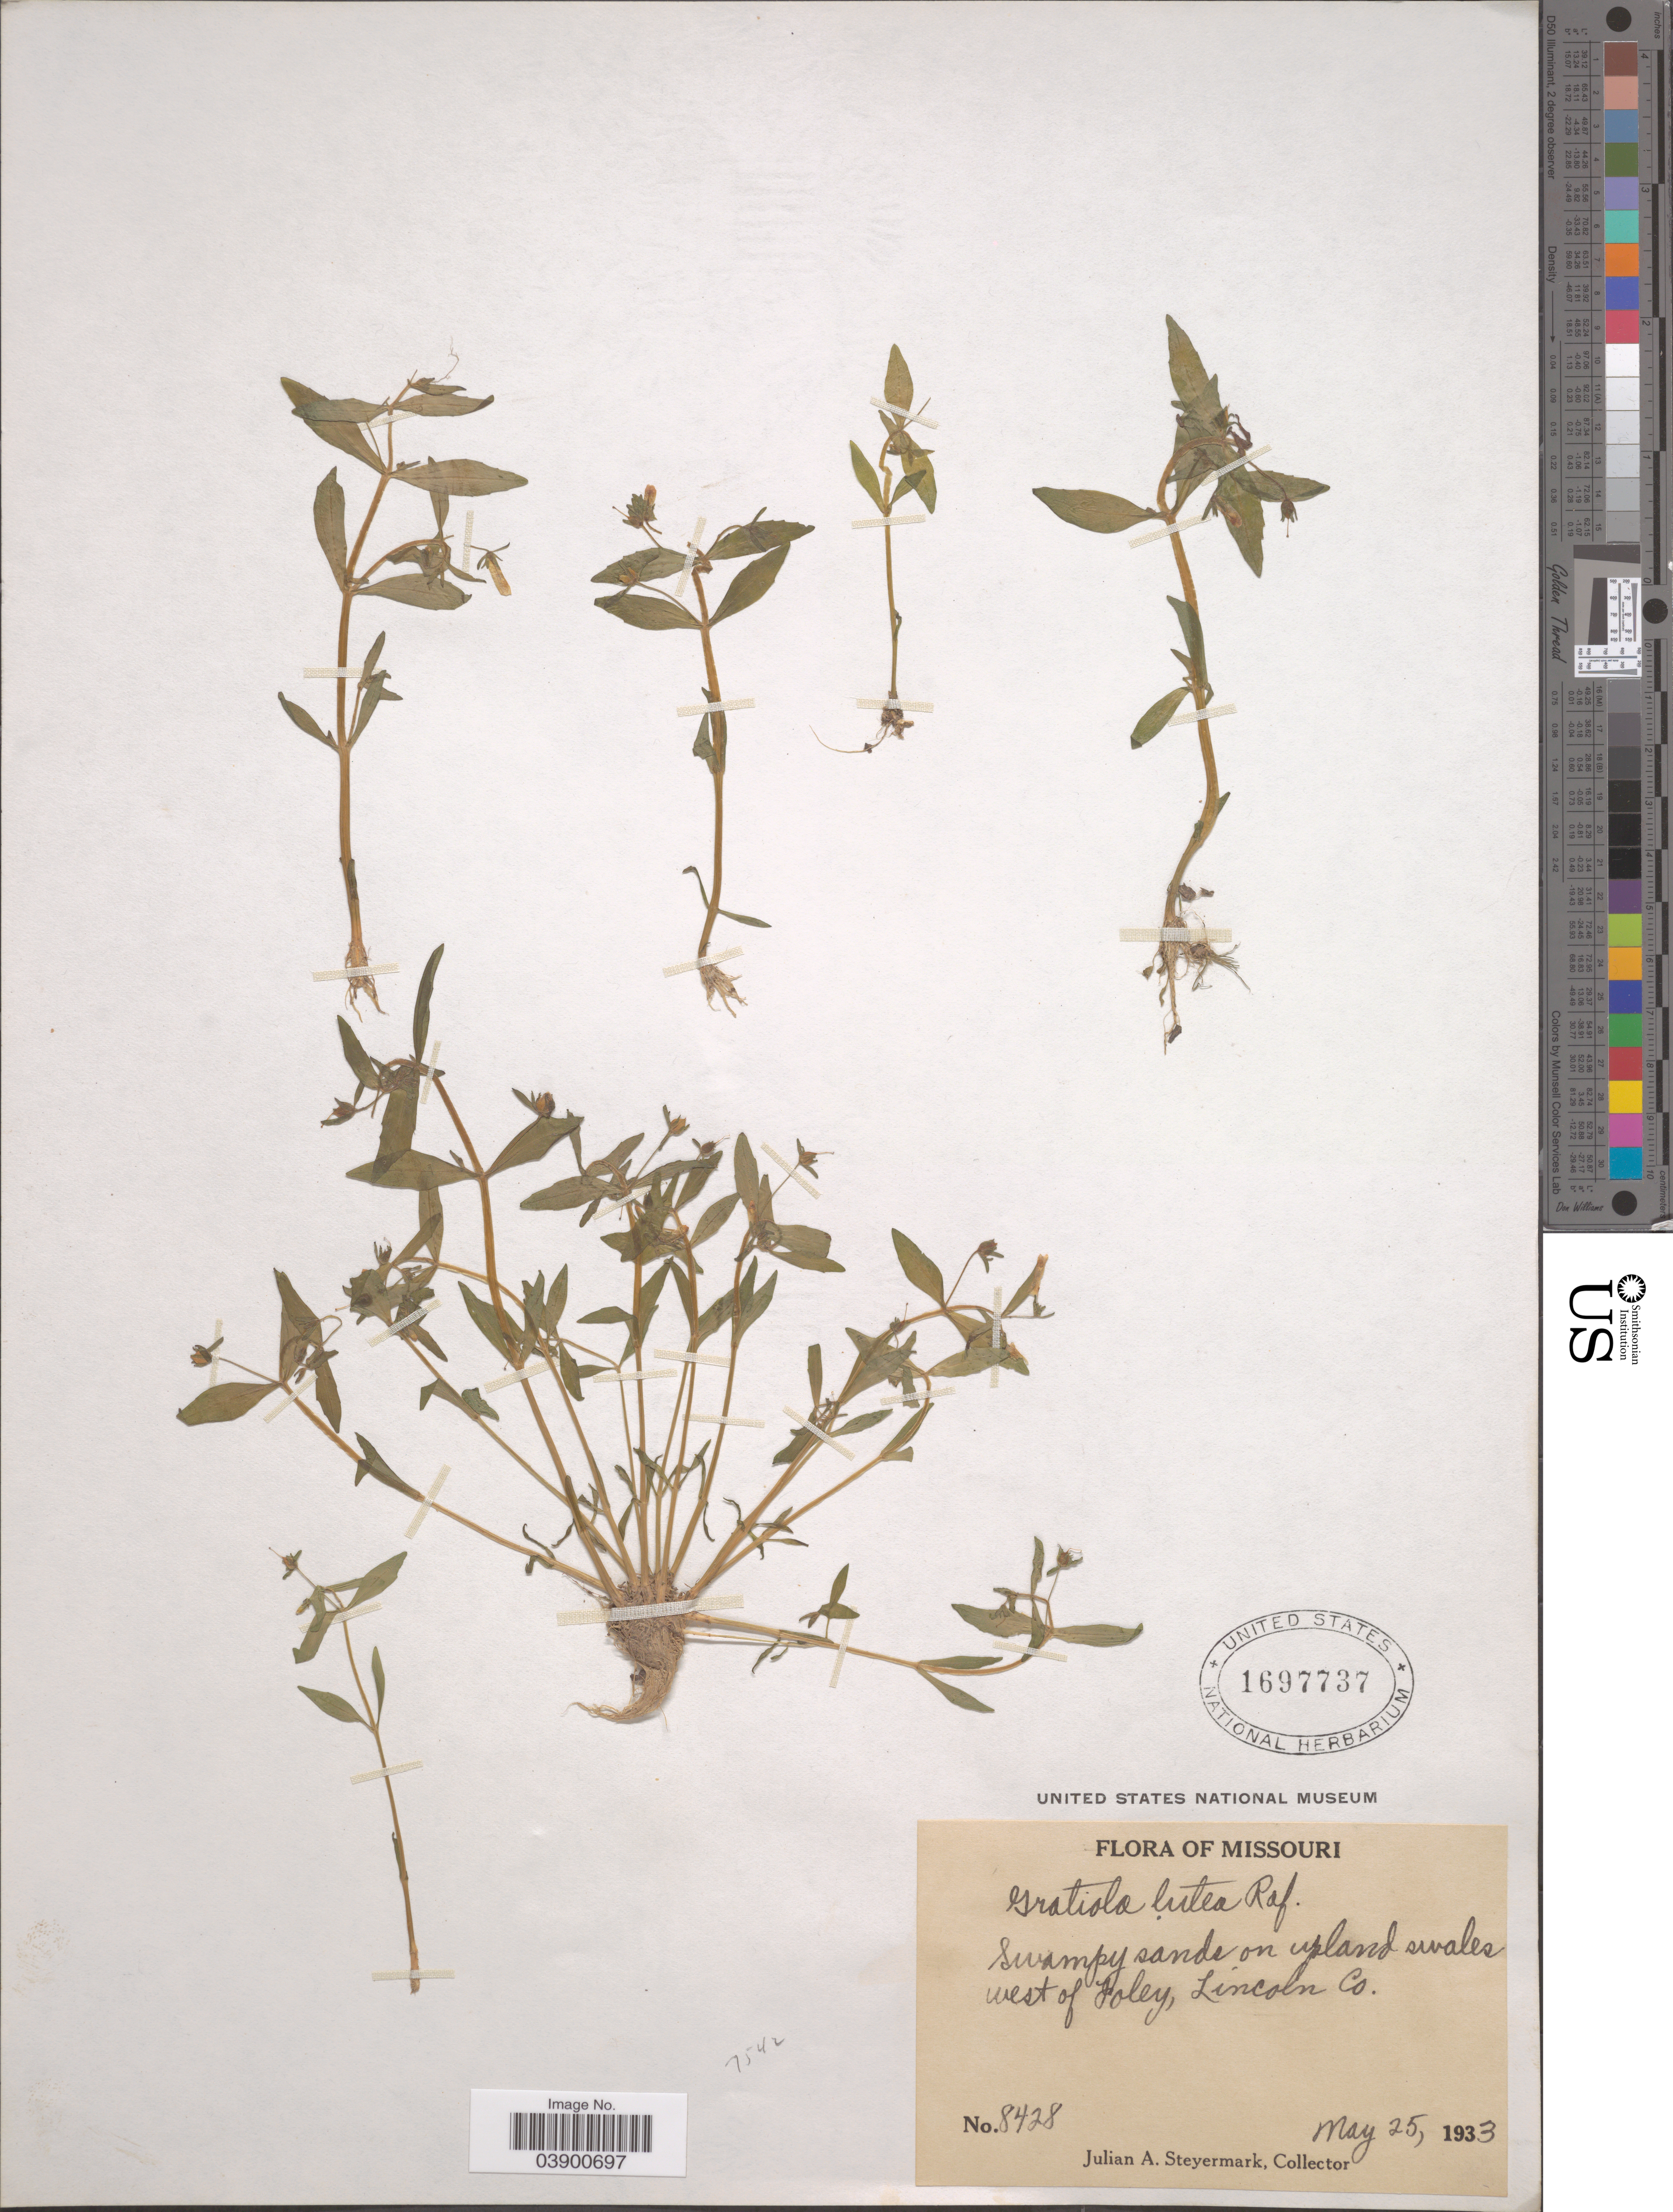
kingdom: Plantae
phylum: Tracheophyta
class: Magnoliopsida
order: Lamiales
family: Plantaginaceae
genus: Gratiola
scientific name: Gratiola lutea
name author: Raf.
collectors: J. Steyermark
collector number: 8428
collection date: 1933-05-25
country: United States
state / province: Missouri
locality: On upland swales west of Foley, Lincoln Co.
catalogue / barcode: US 1697737